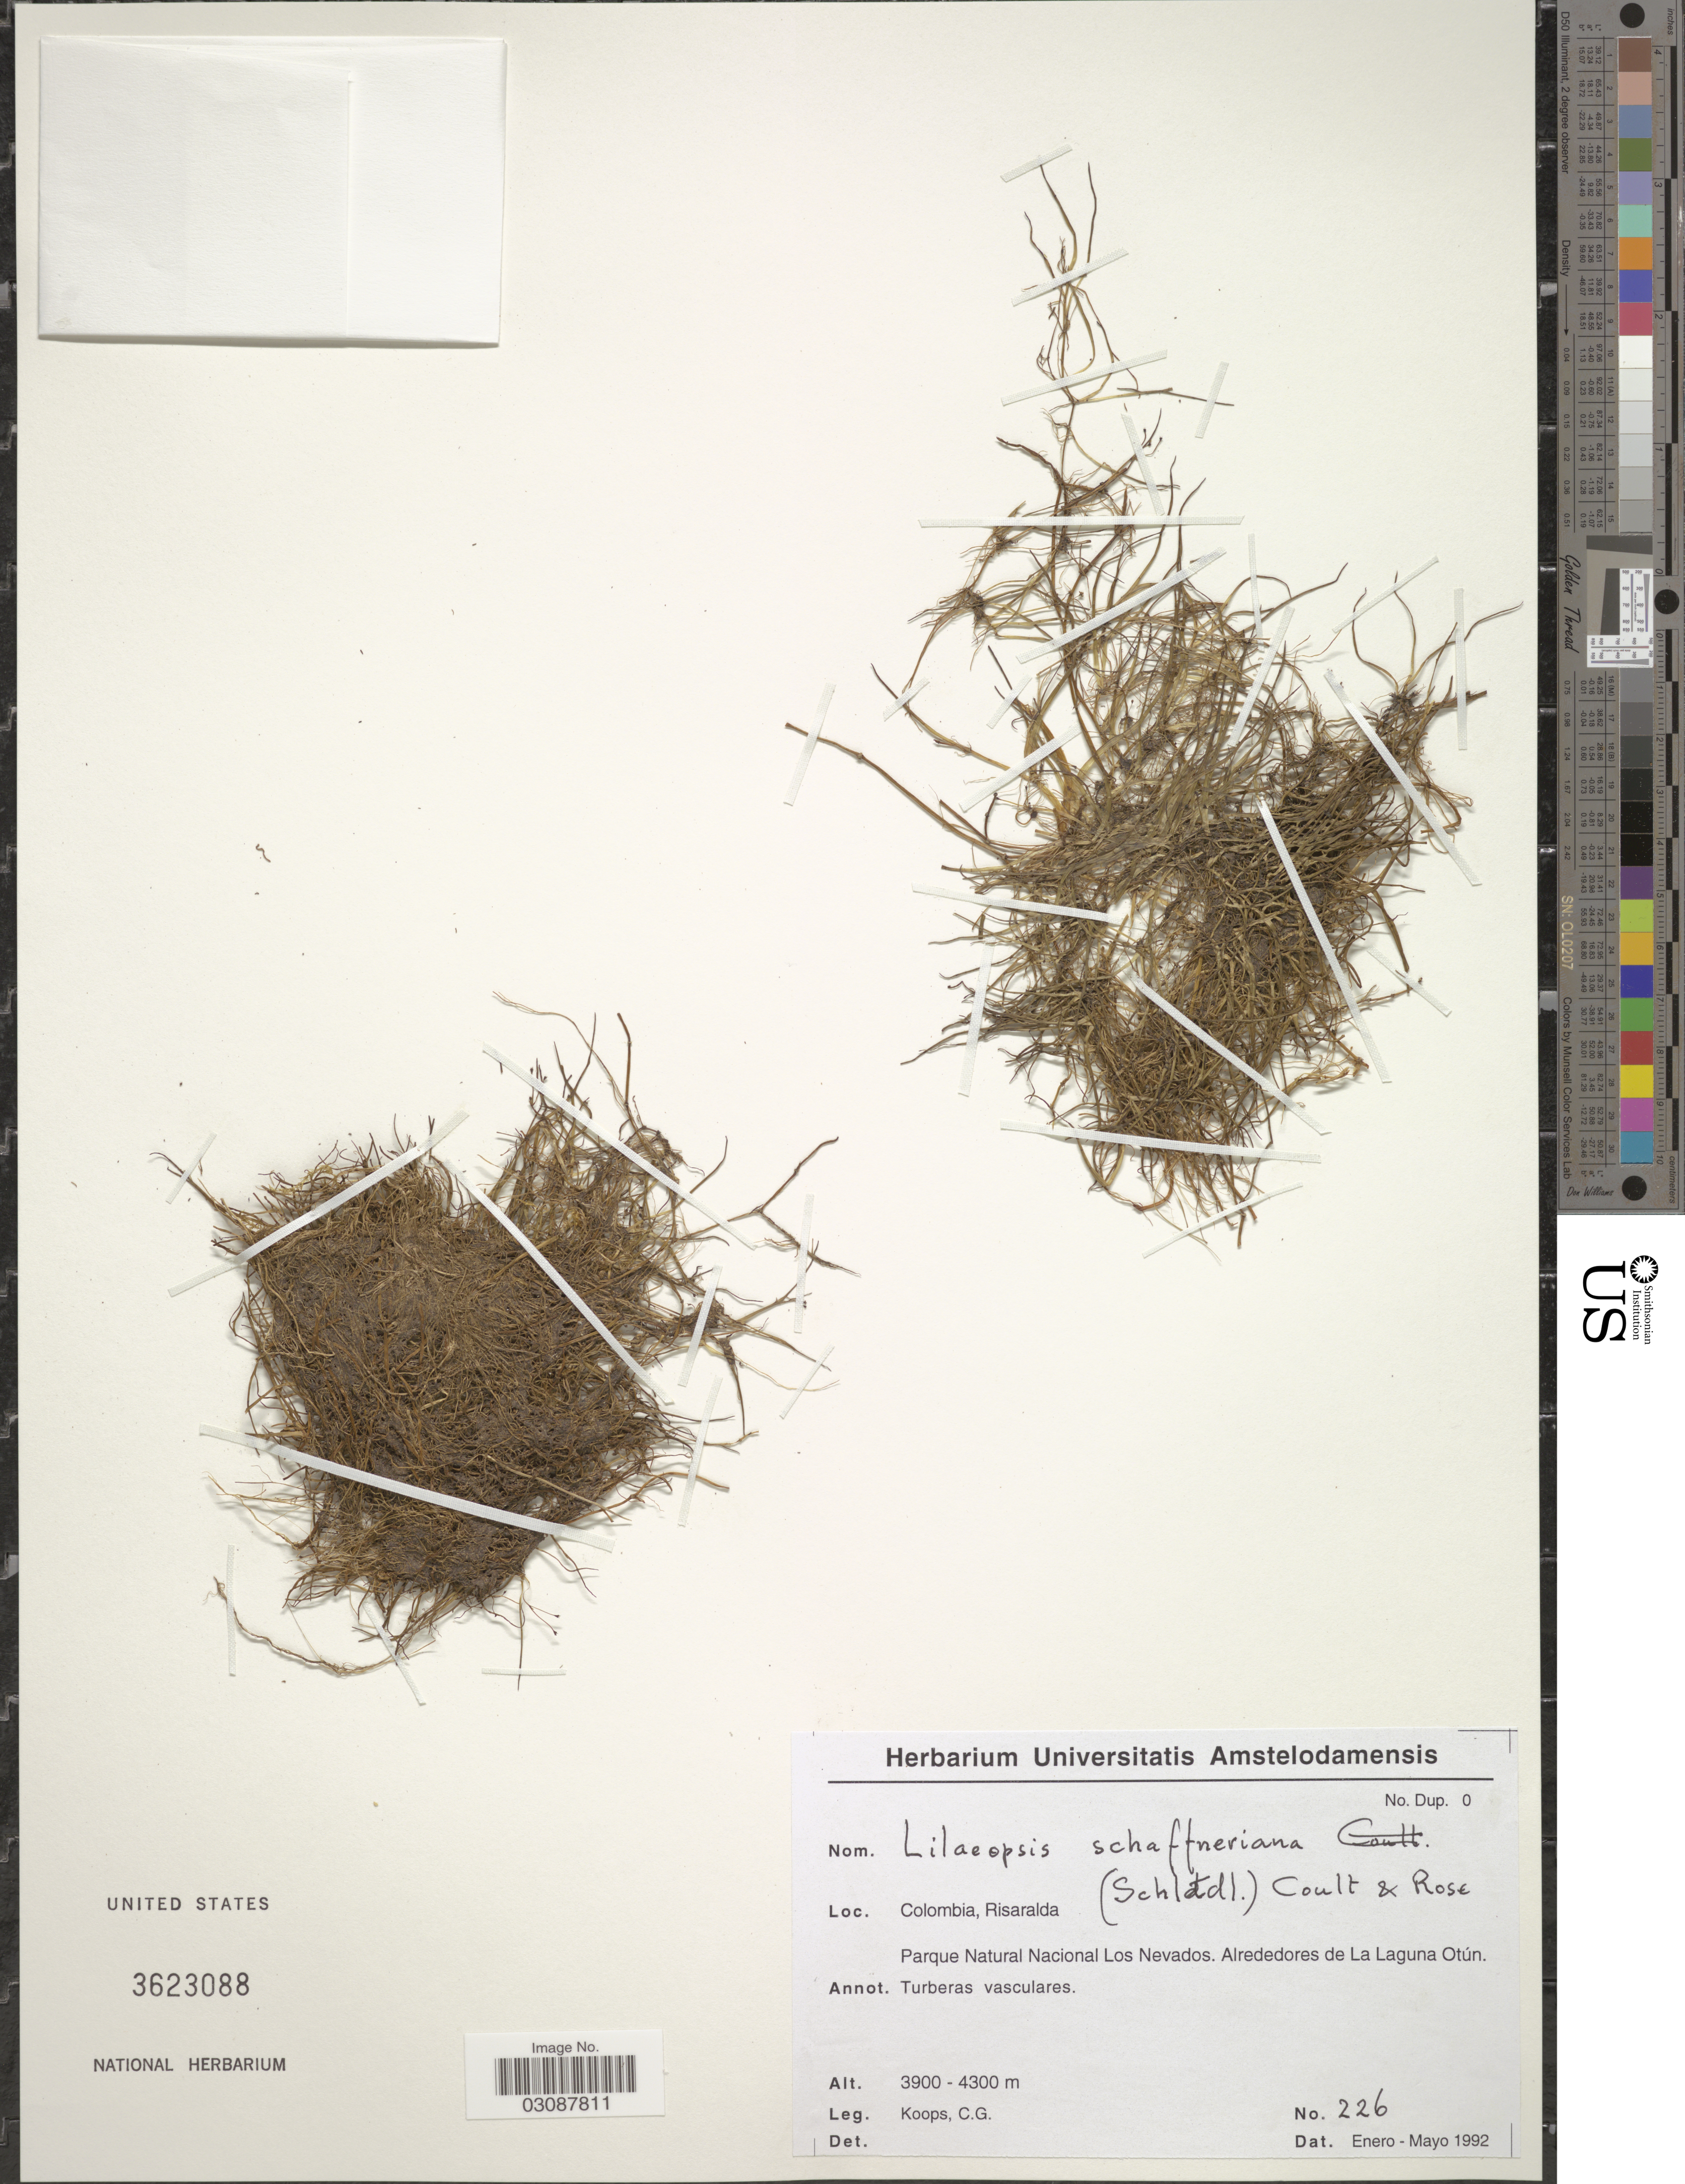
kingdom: Plantae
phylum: Tracheophyta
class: Magnoliopsida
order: Apiales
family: Apiaceae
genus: Lilaeopsis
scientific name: Lilaeopsis macloviana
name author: (Gand.) A.W. Hill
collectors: C. Koops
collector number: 226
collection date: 1992-01/1992-05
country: Colombia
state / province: Risaralda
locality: Colombia, Risaralda, Parque Natural Nacional Los Nevados, Alrededores de La Laguna Otún.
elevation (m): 3900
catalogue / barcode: US 3623088